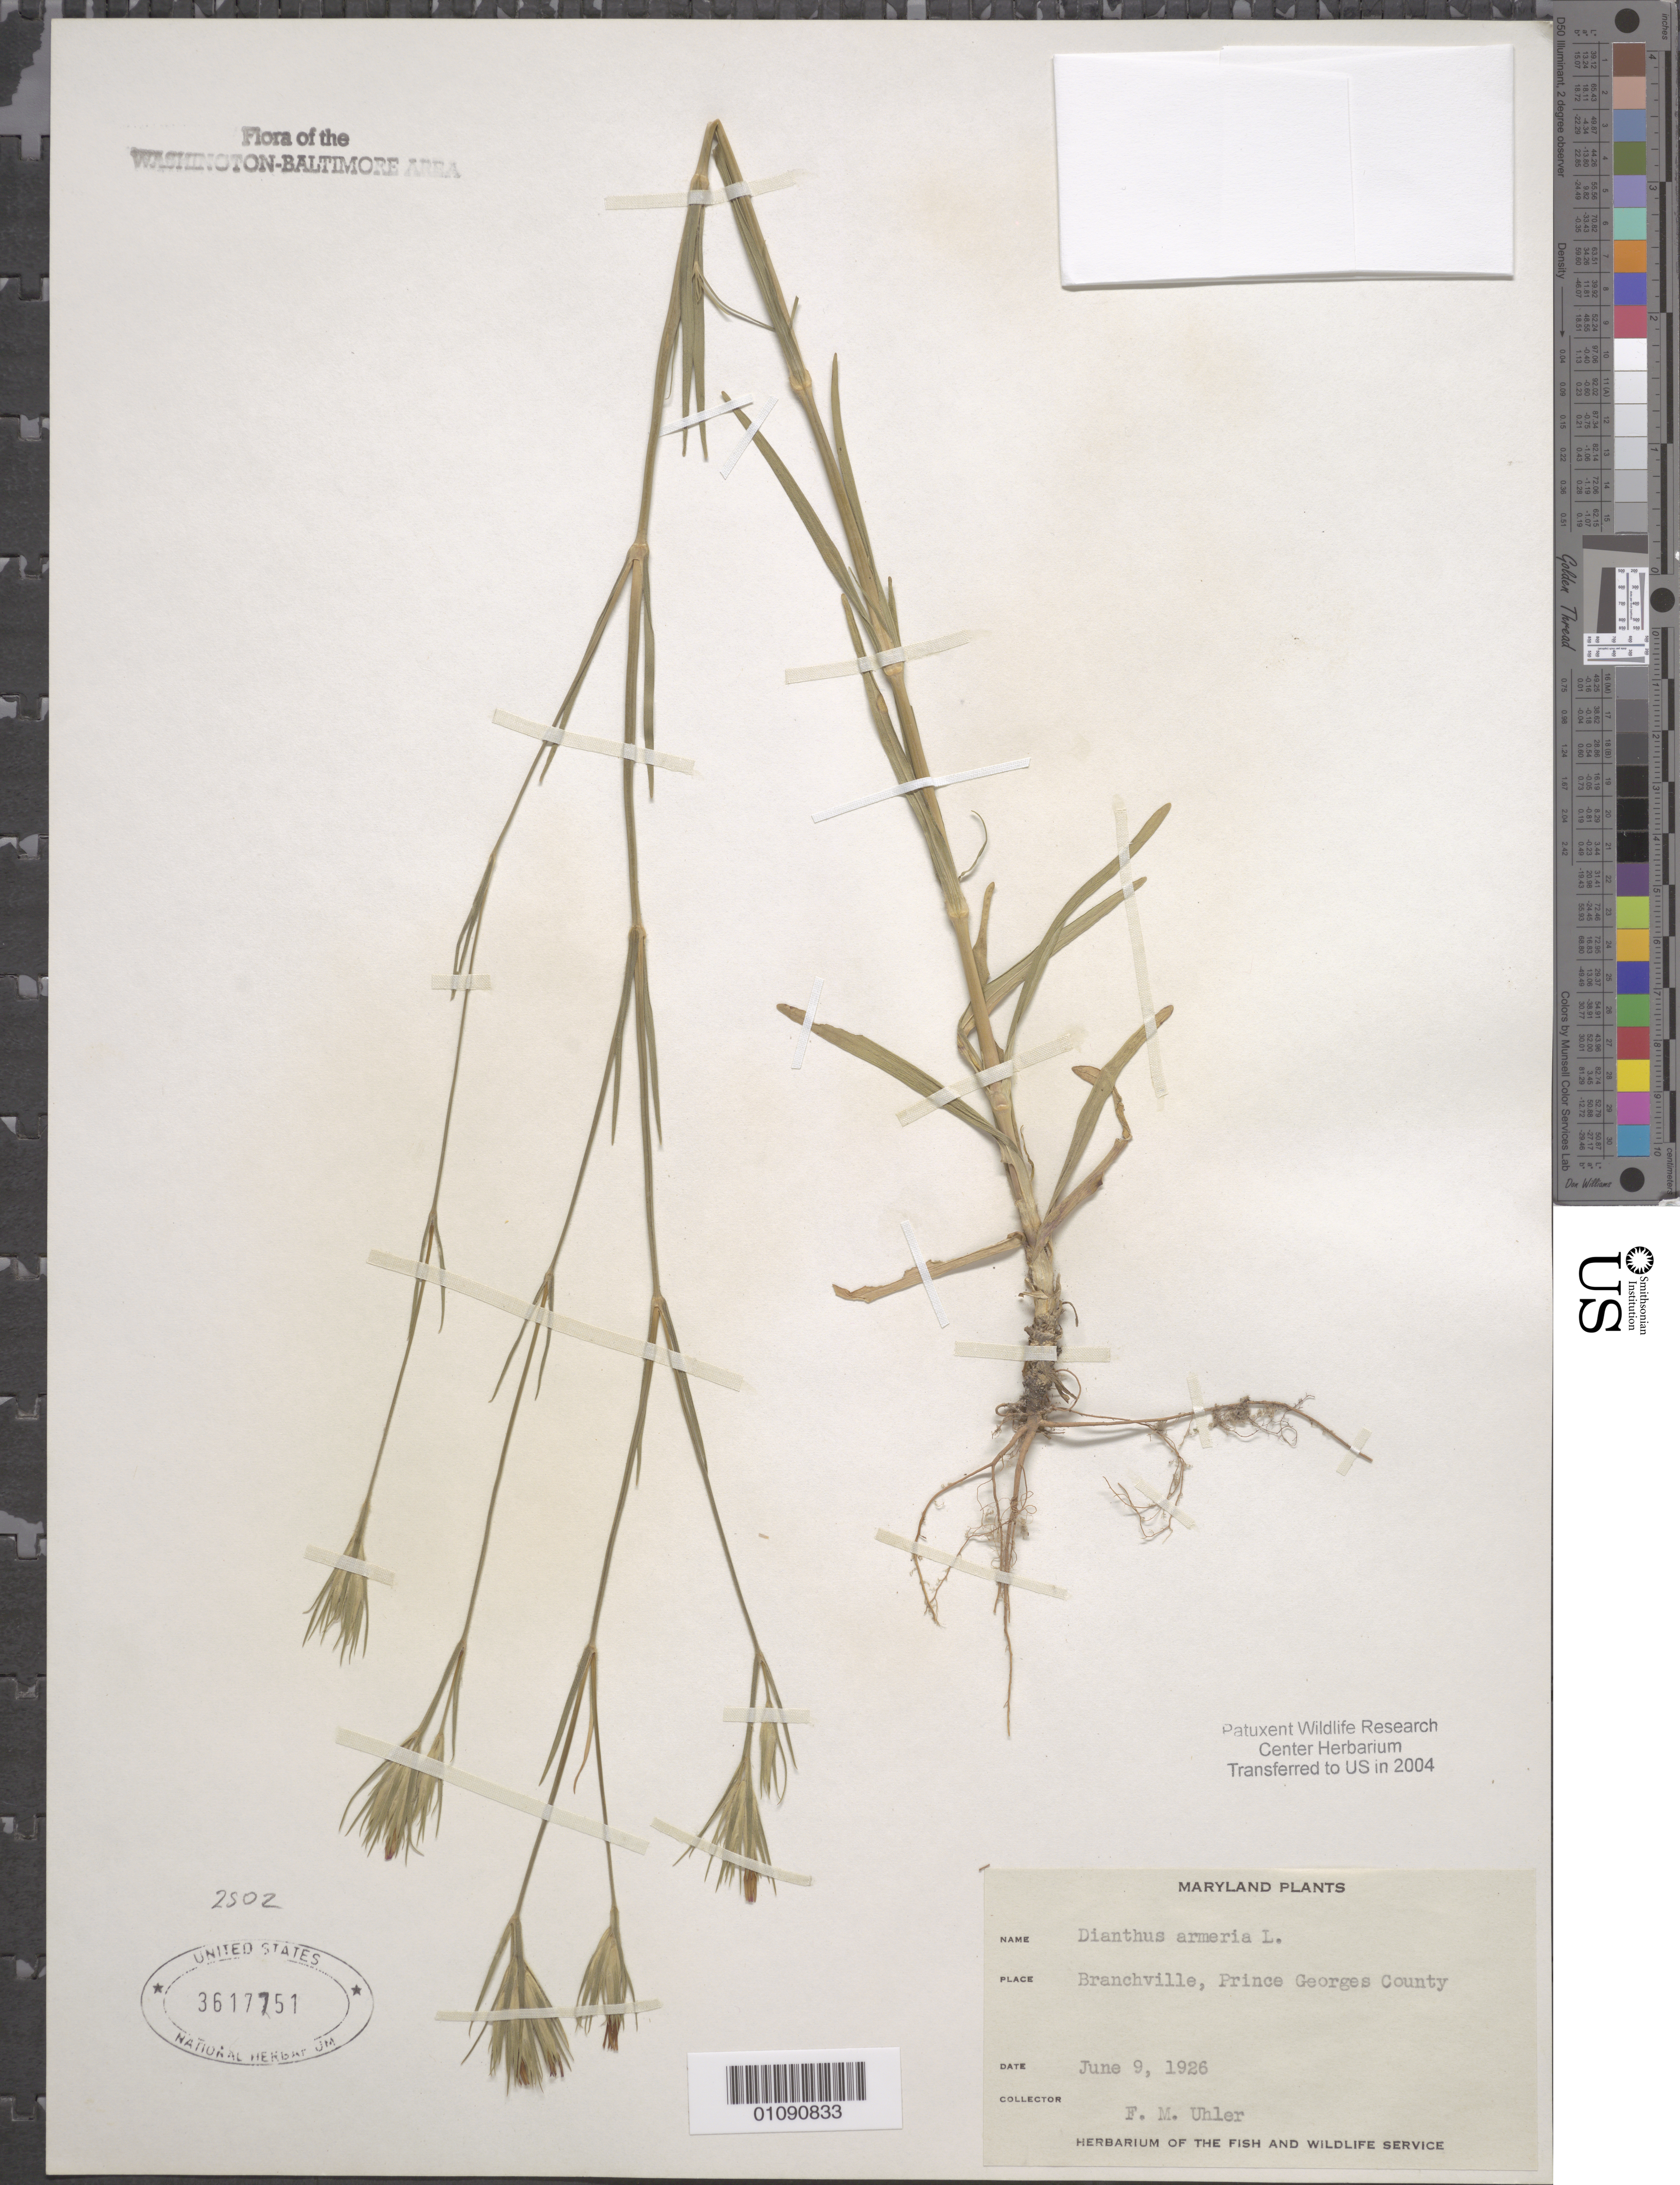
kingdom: Plantae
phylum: Tracheophyta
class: Magnoliopsida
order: Caryophyllales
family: Caryophyllaceae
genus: Dianthus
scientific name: Dianthus armeria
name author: L.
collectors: F. M. Uhler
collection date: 1926-06-09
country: United States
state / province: Maryland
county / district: Prince George's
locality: Branchville.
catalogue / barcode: US 3617751